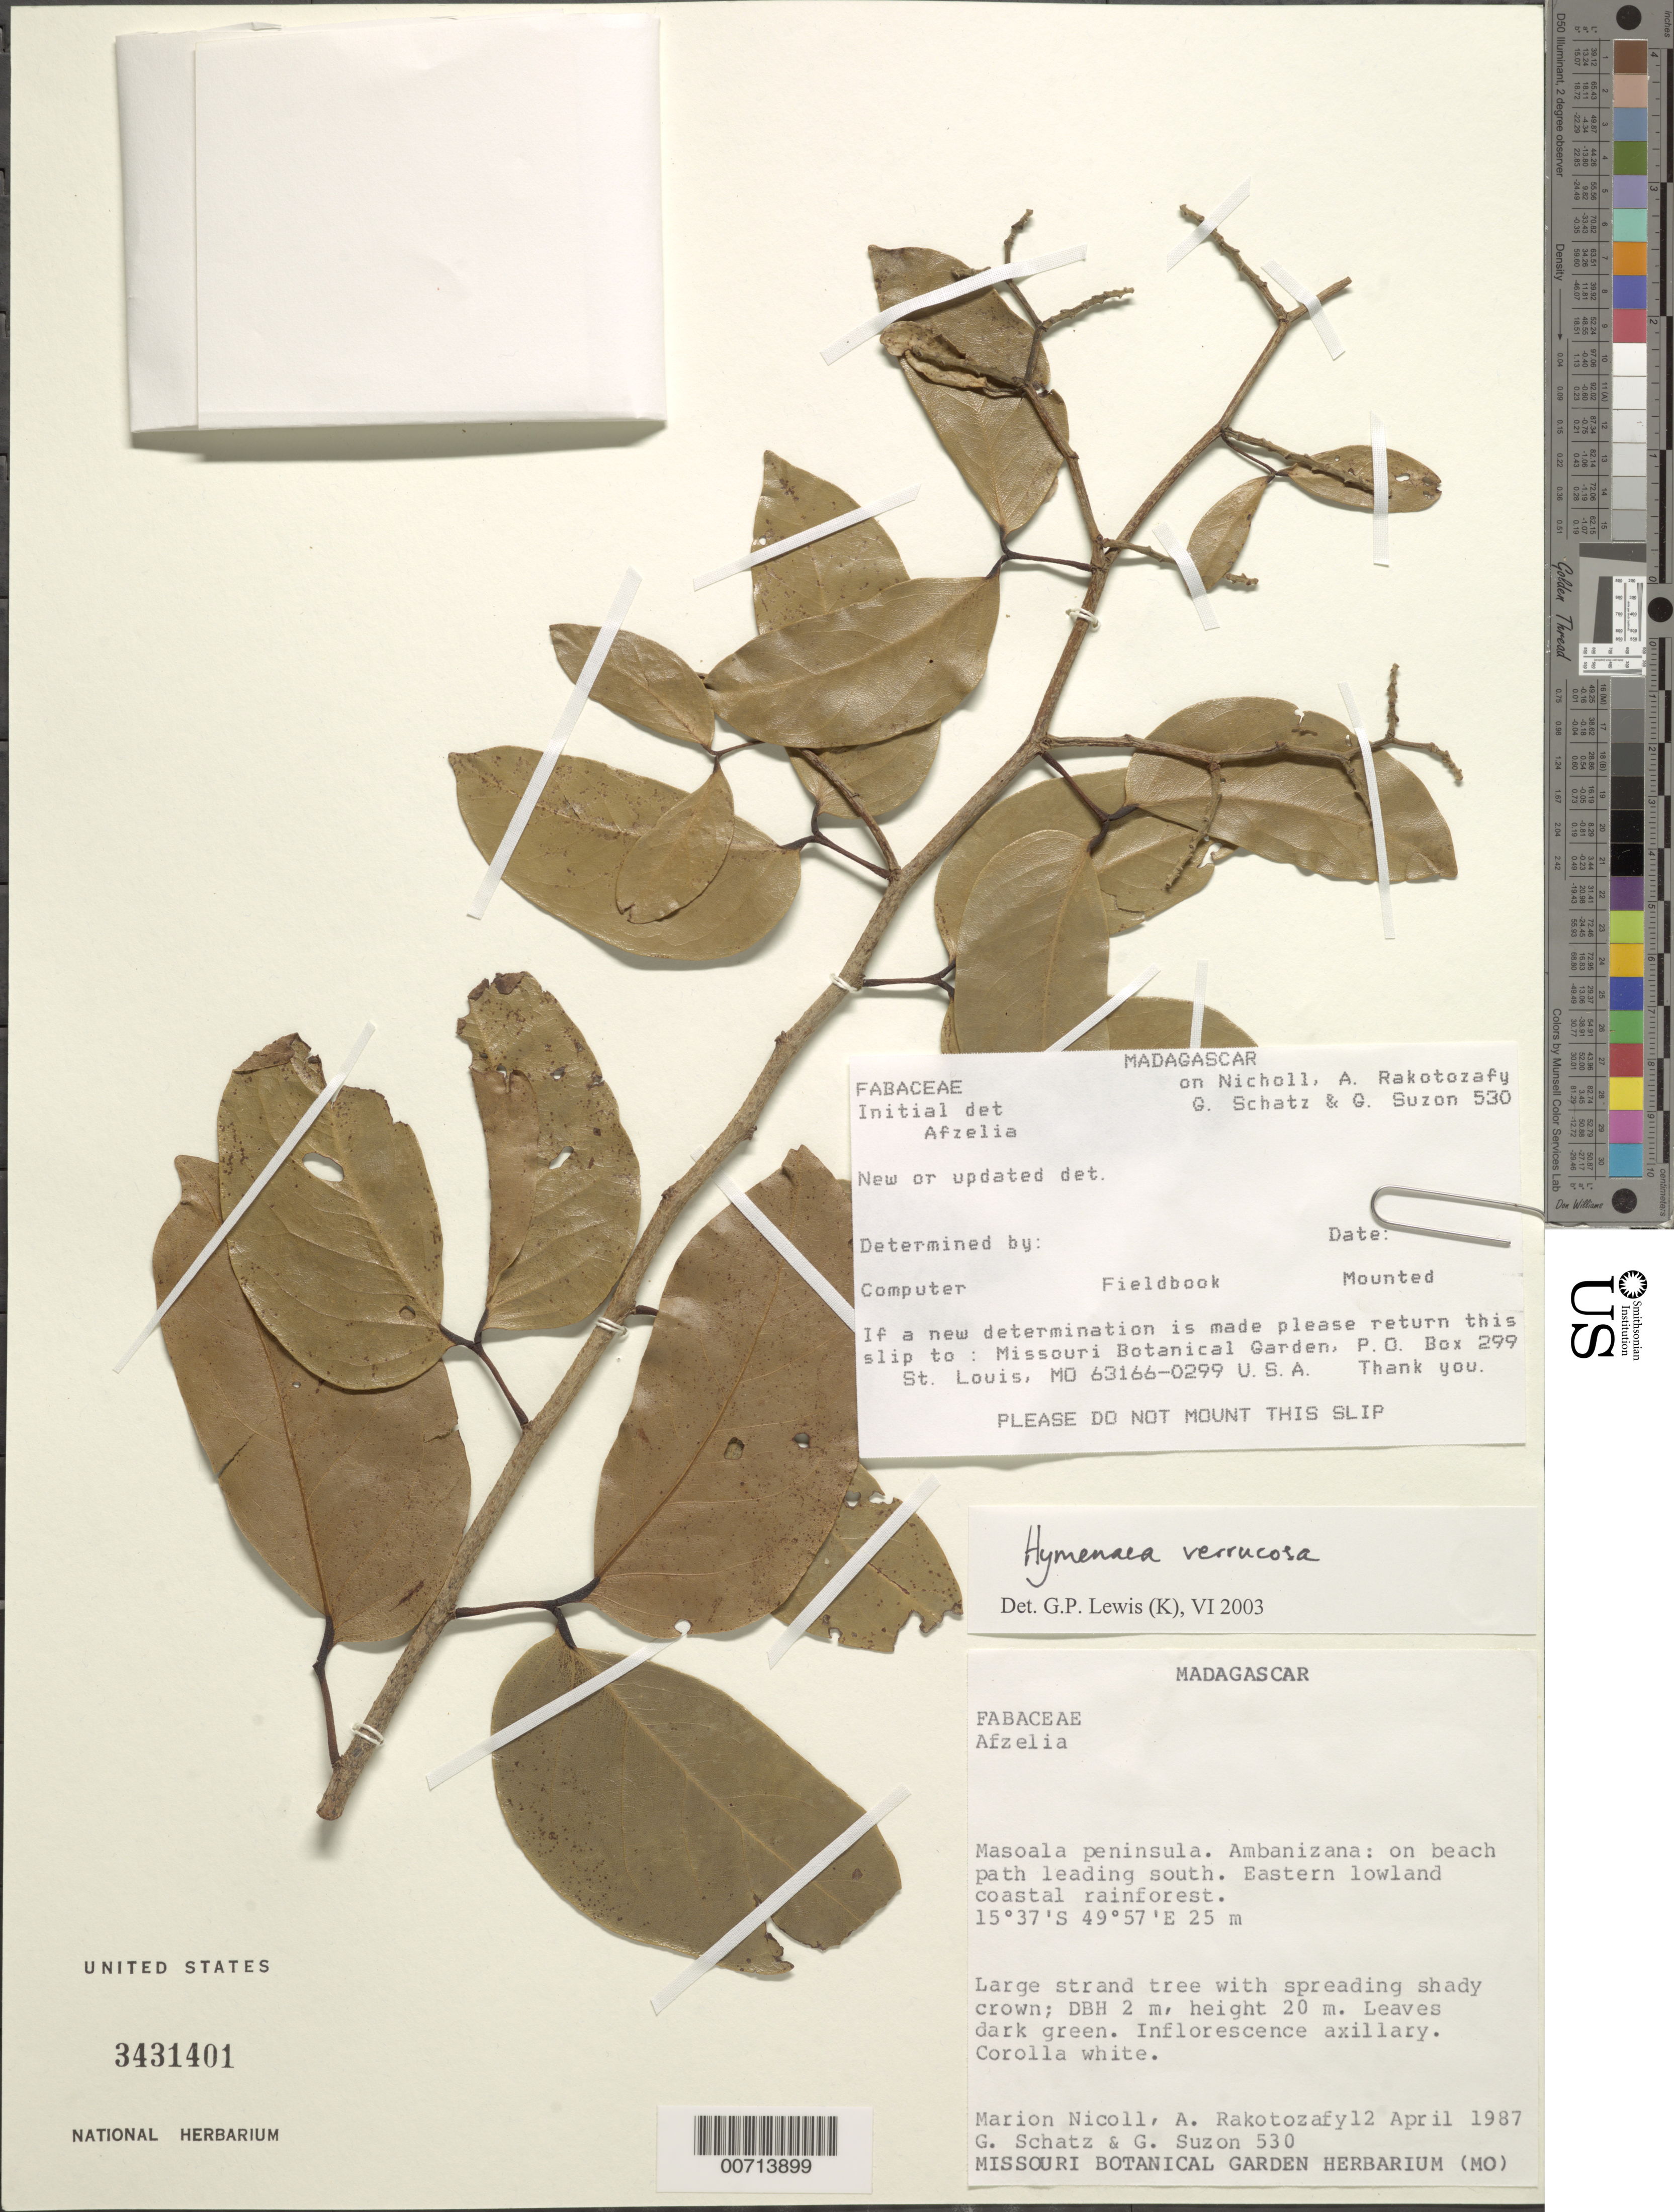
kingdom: Plantae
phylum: Tracheophyta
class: Magnoliopsida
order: Fabales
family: Fabaceae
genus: Hymenaea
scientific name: Hymenaea verrucosa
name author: Gaertn.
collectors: M. Nicoll, A. Rakotozafy, G. Schatz & G. Suzon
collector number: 530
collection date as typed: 12 Apr 1987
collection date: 1987-04-12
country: Madagascar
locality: Masoala Peninsula, Ambanizana.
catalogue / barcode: US 3431401